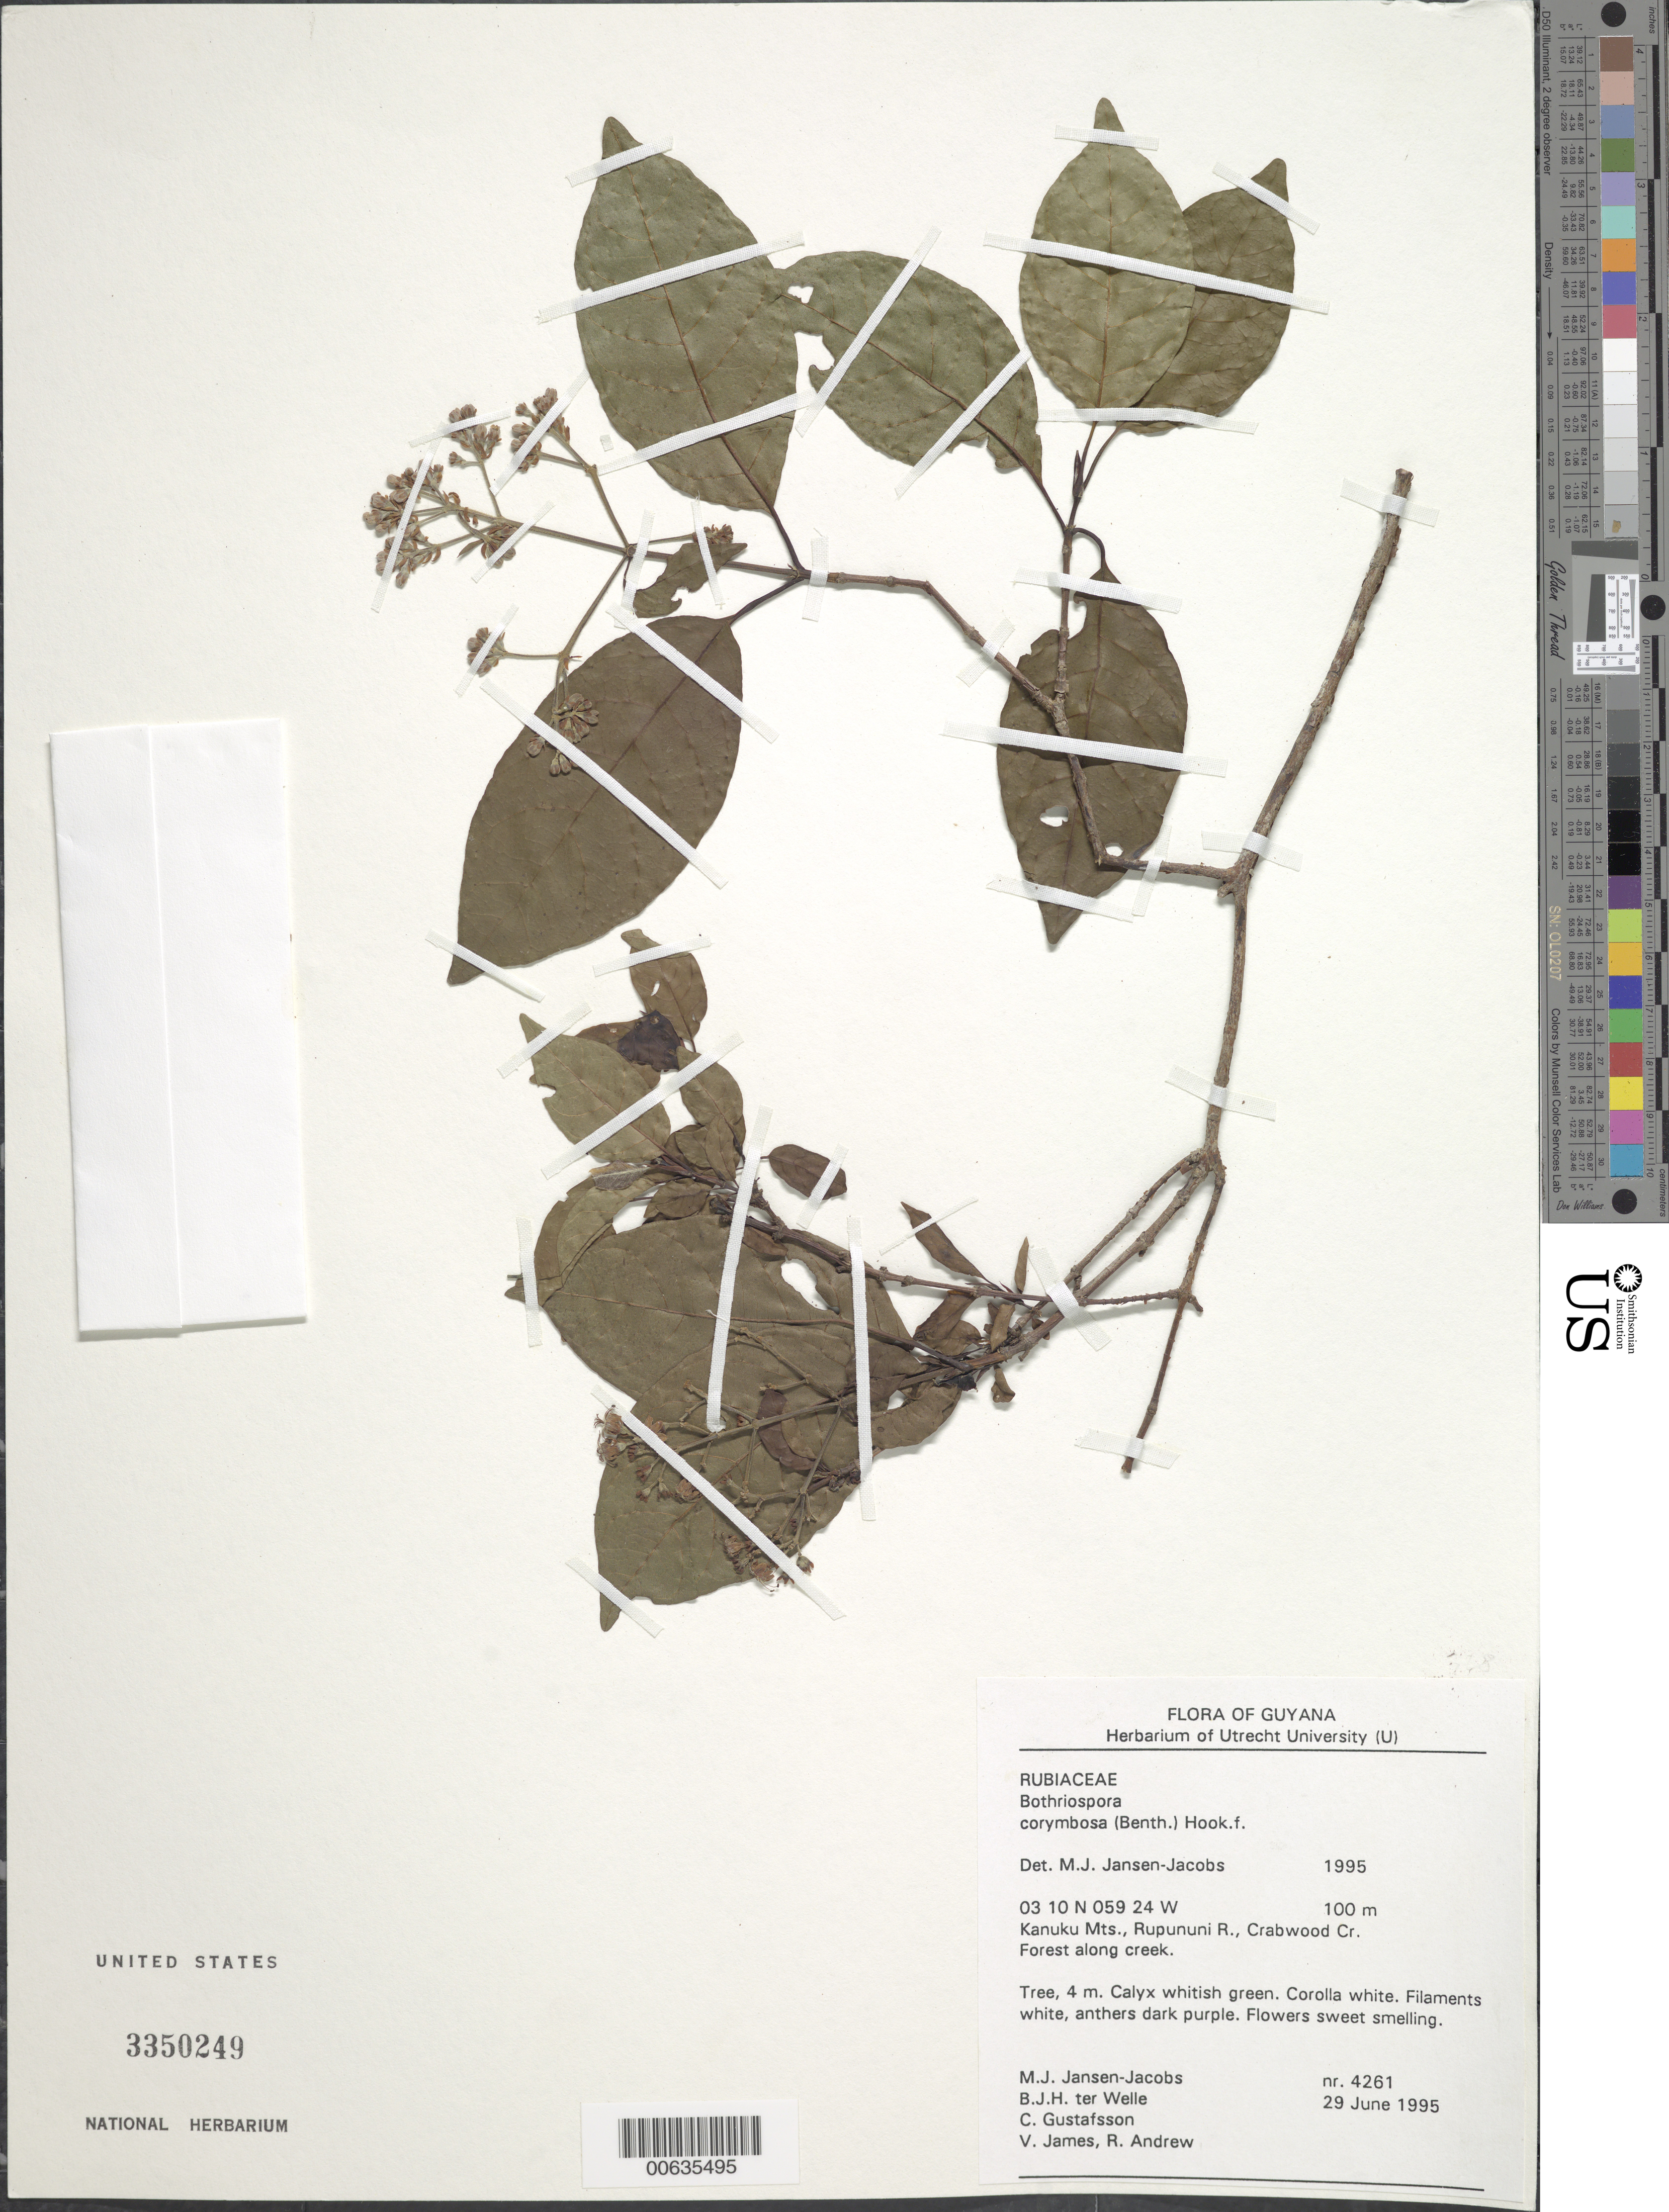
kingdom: Plantae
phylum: Tracheophyta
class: Magnoliopsida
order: Gentianales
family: Rubiaceae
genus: Bothriospora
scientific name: Bothriospora corymbosa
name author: (Benth.) Hook. f.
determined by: Jansen-Jacobs, M. J., (U), Nationaal Herbarium Nederland, Utrecht University branch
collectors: M. J. Jansen-Jacobs, B. Welle, C. G. Gustafsson, V. James & R. Andrew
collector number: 4261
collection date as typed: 29-Jun-95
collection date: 1995-06-29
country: Guyana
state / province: U. Takutu-U. Essequibo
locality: Crabwood Creek, Rupununi River, Kanuku Mts.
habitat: Forest along creek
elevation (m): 100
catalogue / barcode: US 3350249